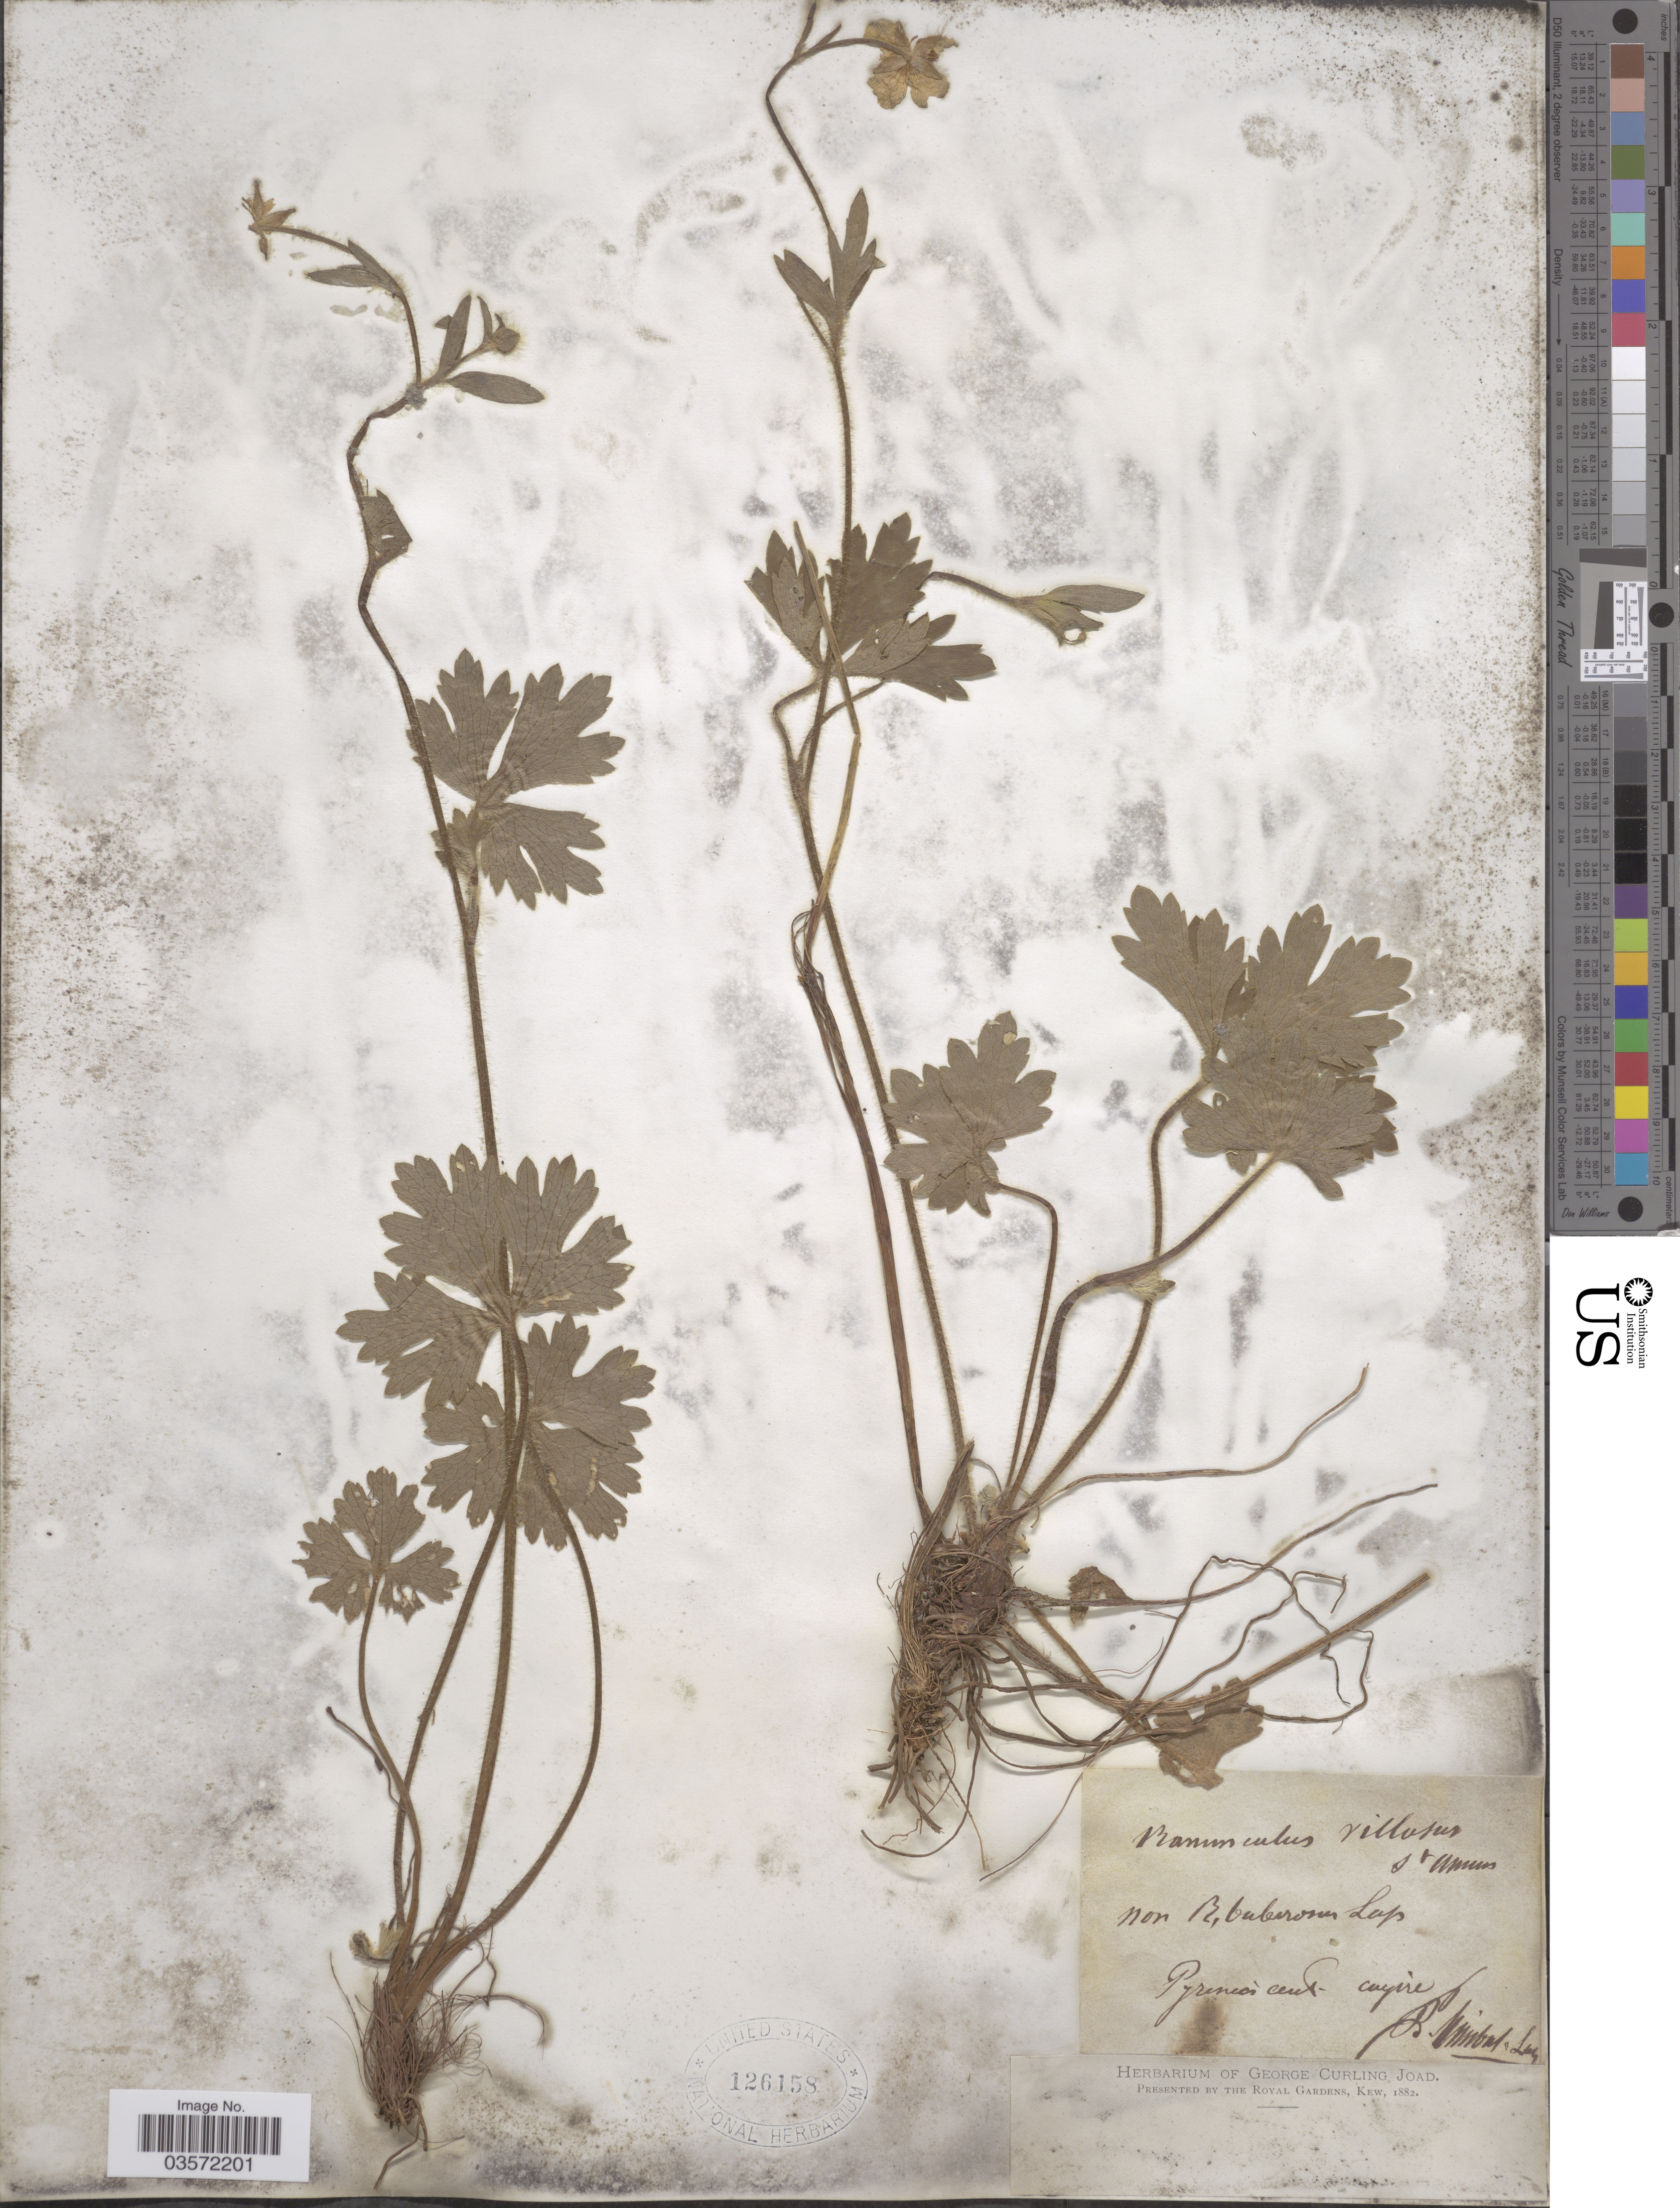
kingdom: Plantae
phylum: Tracheophyta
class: Magnoliopsida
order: Ranunculales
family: Ranunculaceae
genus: Ranunculus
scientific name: Ranunculus villosus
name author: St.-Amans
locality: Pyreneés cent. Cayere. [interpreted]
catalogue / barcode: US 126158